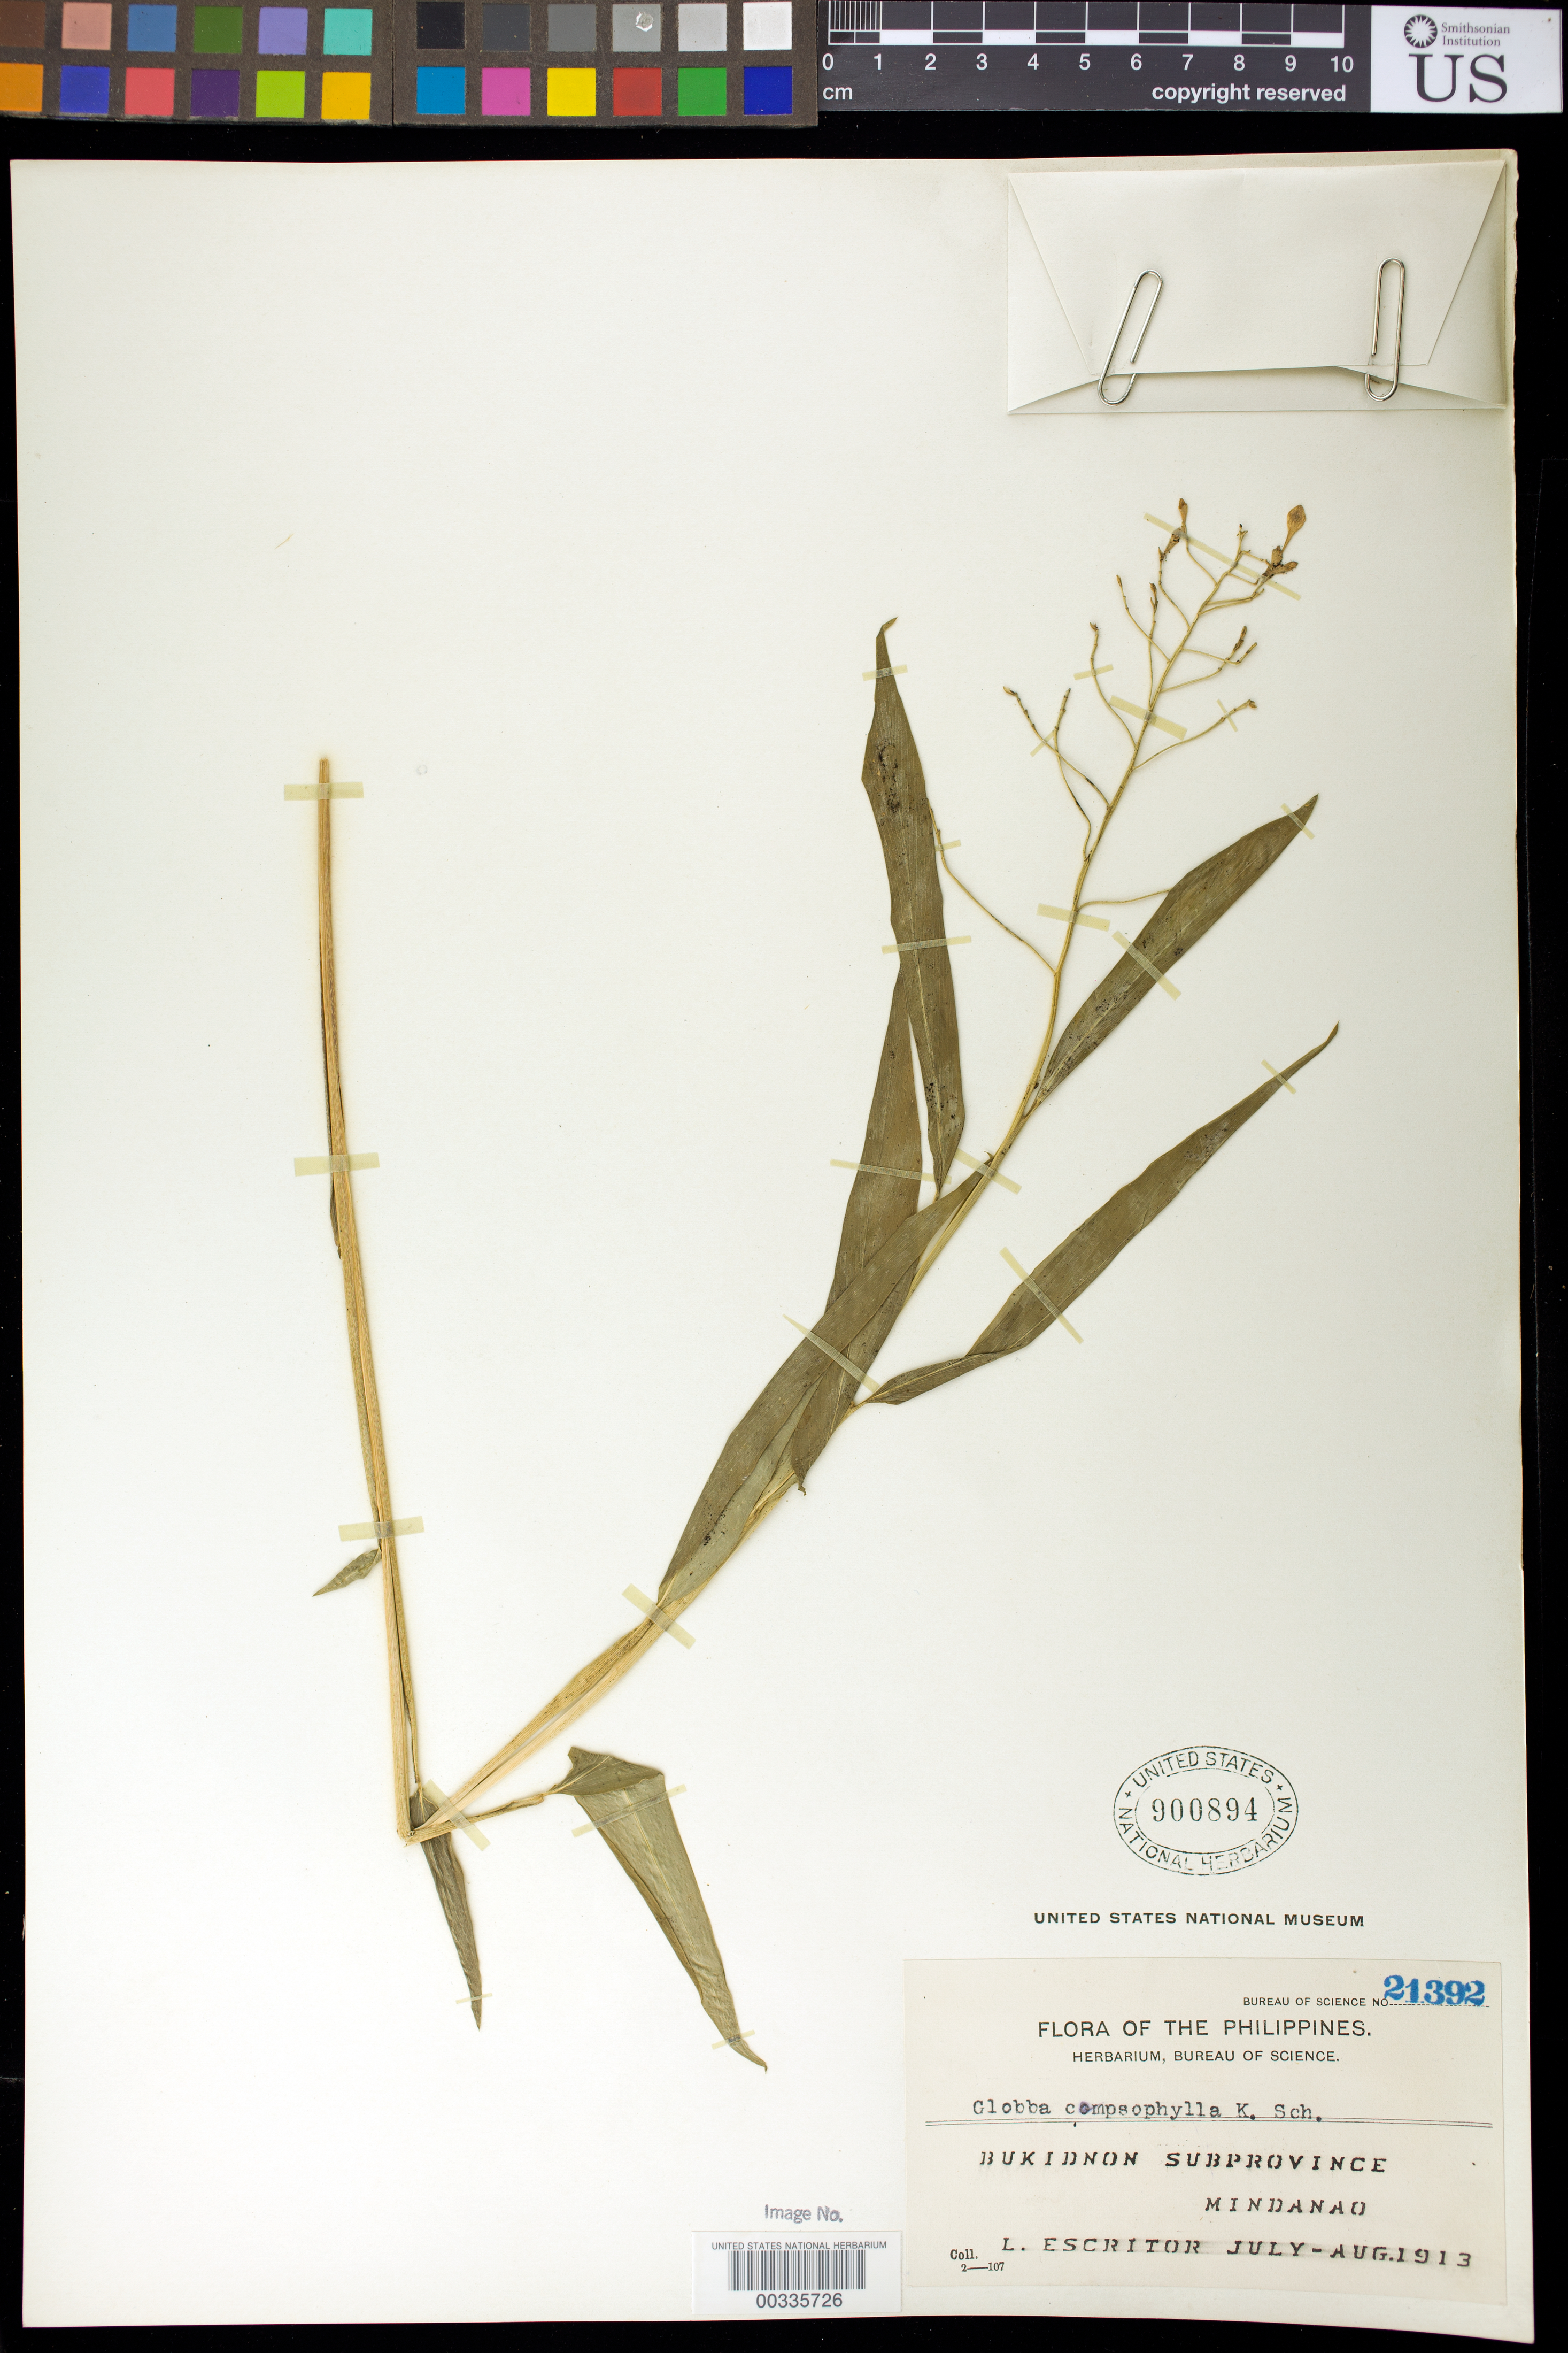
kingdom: Plantae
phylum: Tracheophyta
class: Liliopsida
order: Zingiberales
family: Zingiberaceae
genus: Globba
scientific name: Globba campsophylla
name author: K. Schum.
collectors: L. Escritor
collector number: Bur. Sci. 21392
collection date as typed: Jul 1913 to -- Aug 1913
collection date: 1913-07/1913-08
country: Philippines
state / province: Northern Mindanao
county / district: Bukidnon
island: Mindanao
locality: Bukidnon subprovince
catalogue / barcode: US 900894